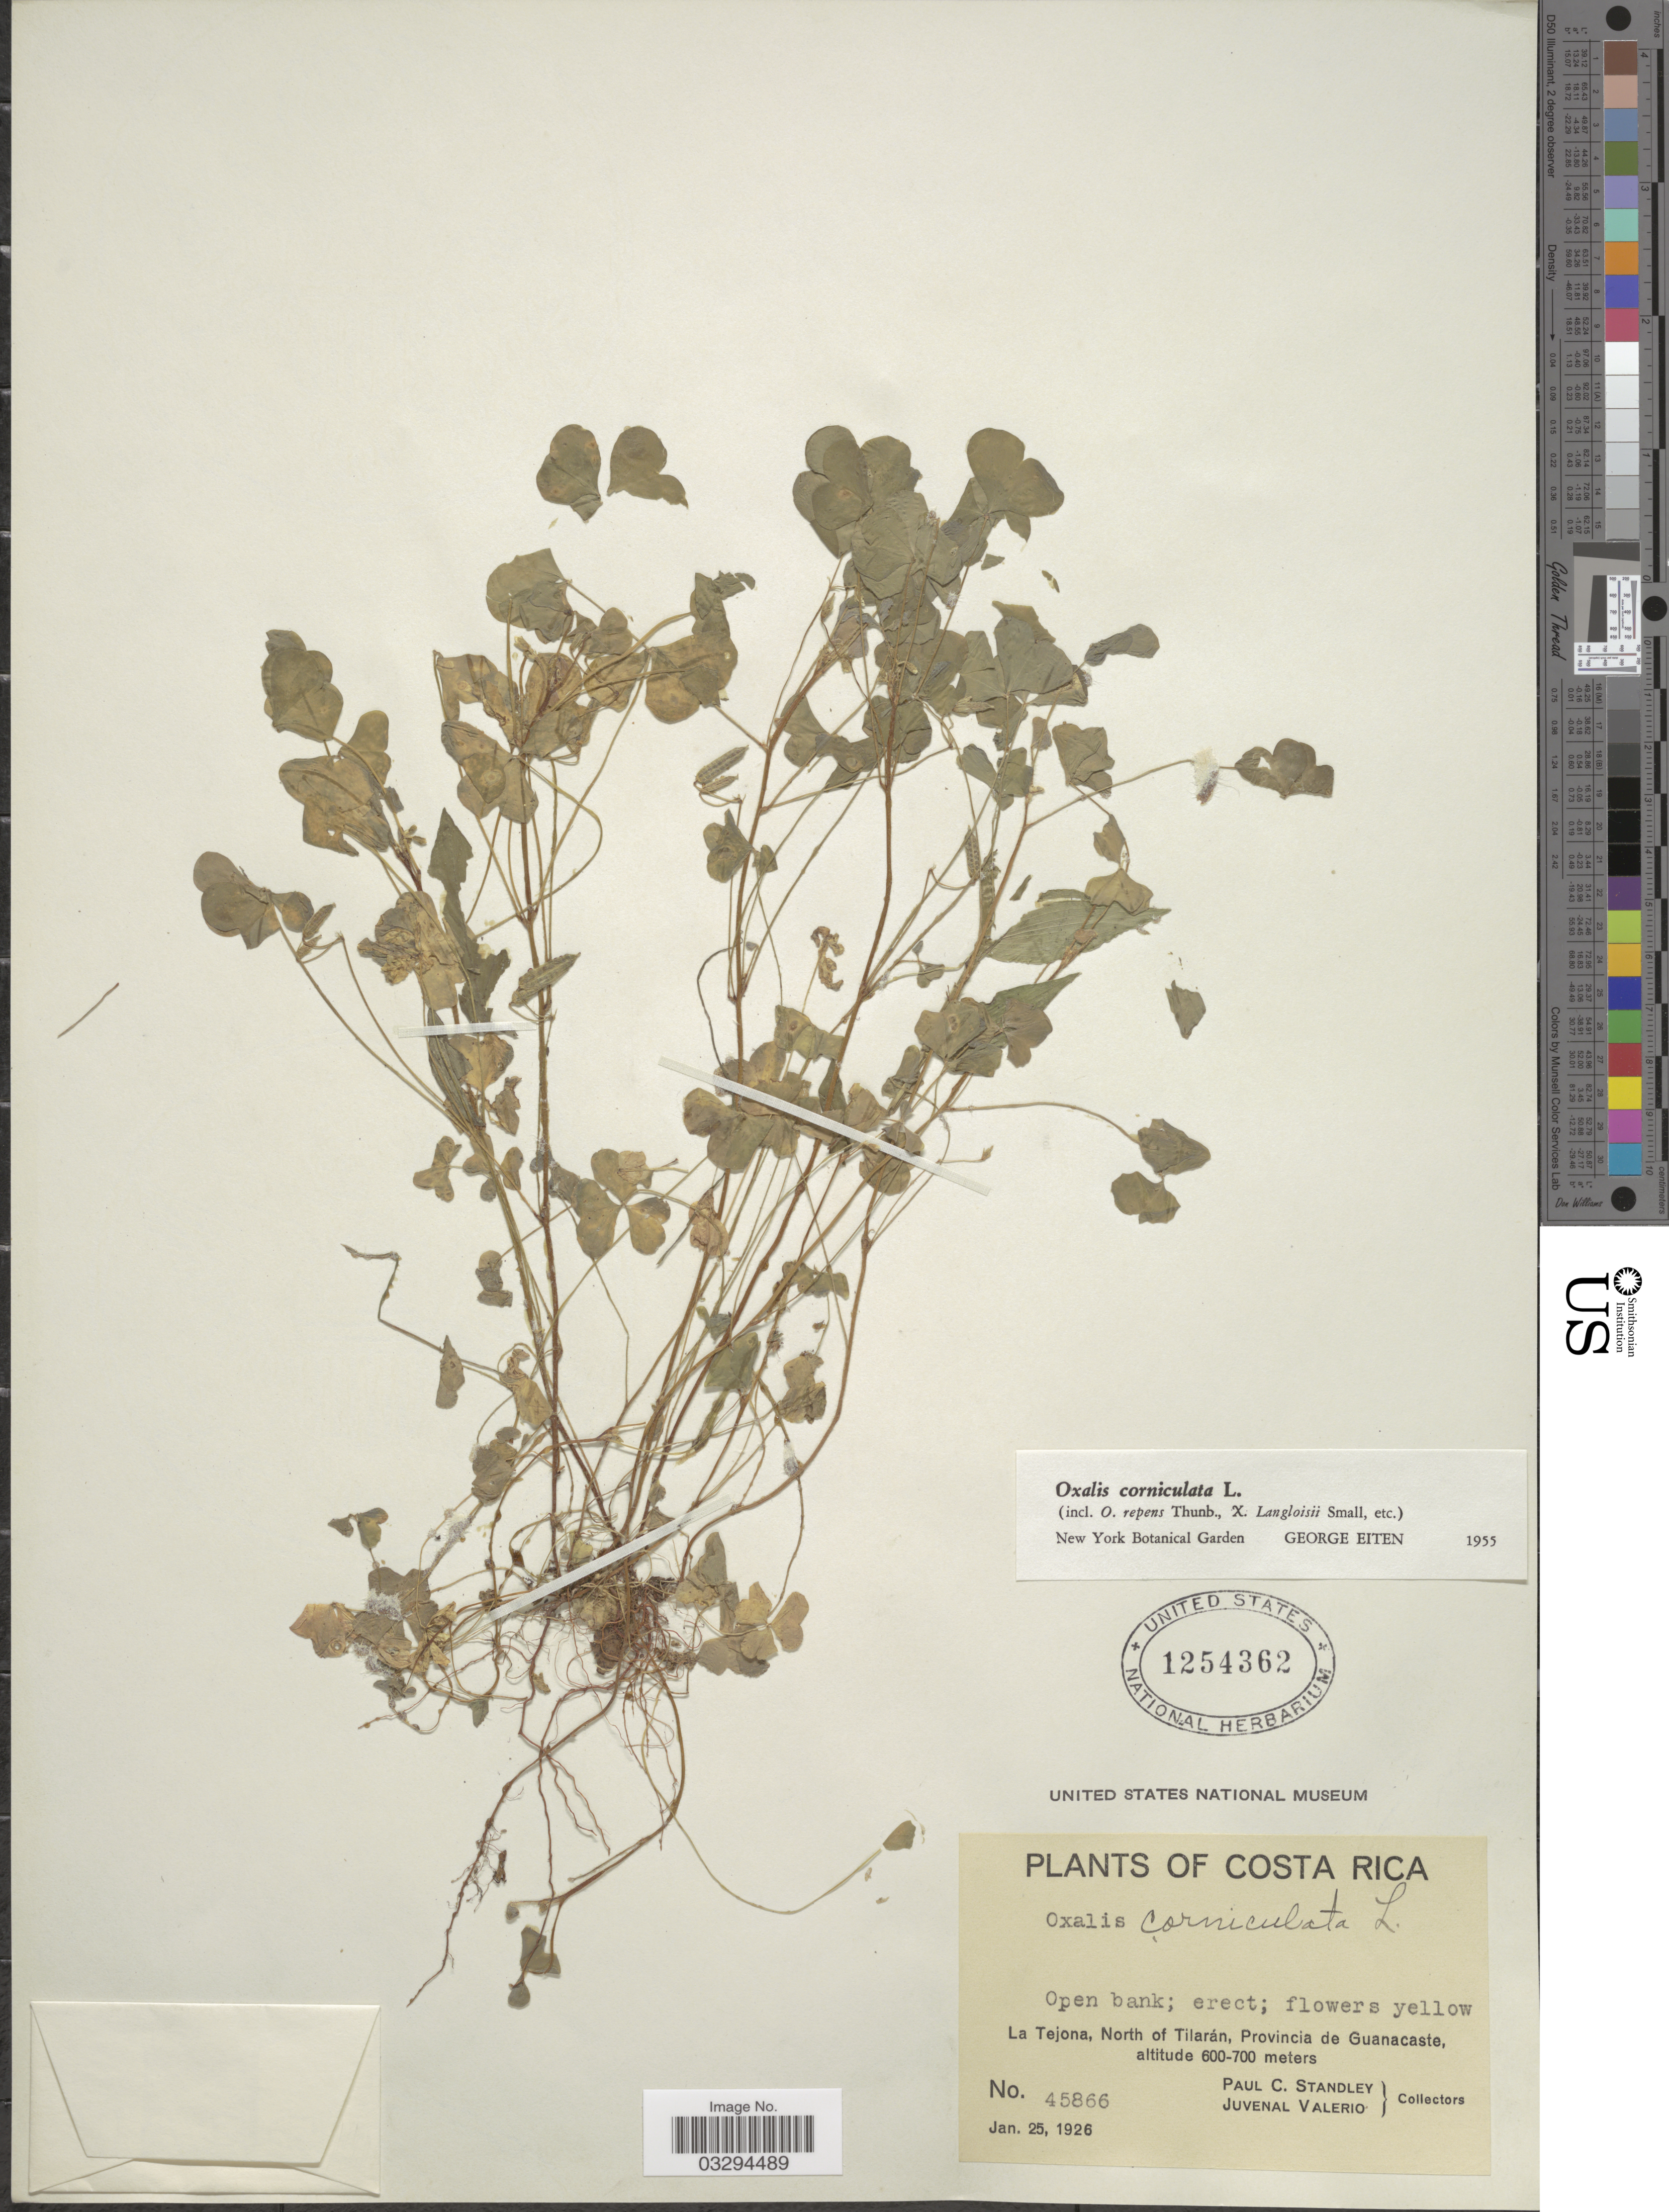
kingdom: Plantae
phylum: Tracheophyta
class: Magnoliopsida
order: Oxalidales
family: Oxalidaceae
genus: Oxalis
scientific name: Oxalis corniculata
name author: L.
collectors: P. C. Standley & J. Valerio R.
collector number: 45866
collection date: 1926-01-25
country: Costa Rica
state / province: Guanacaste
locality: La Tejona, North of Tilarán.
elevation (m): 600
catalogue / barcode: US 1254362